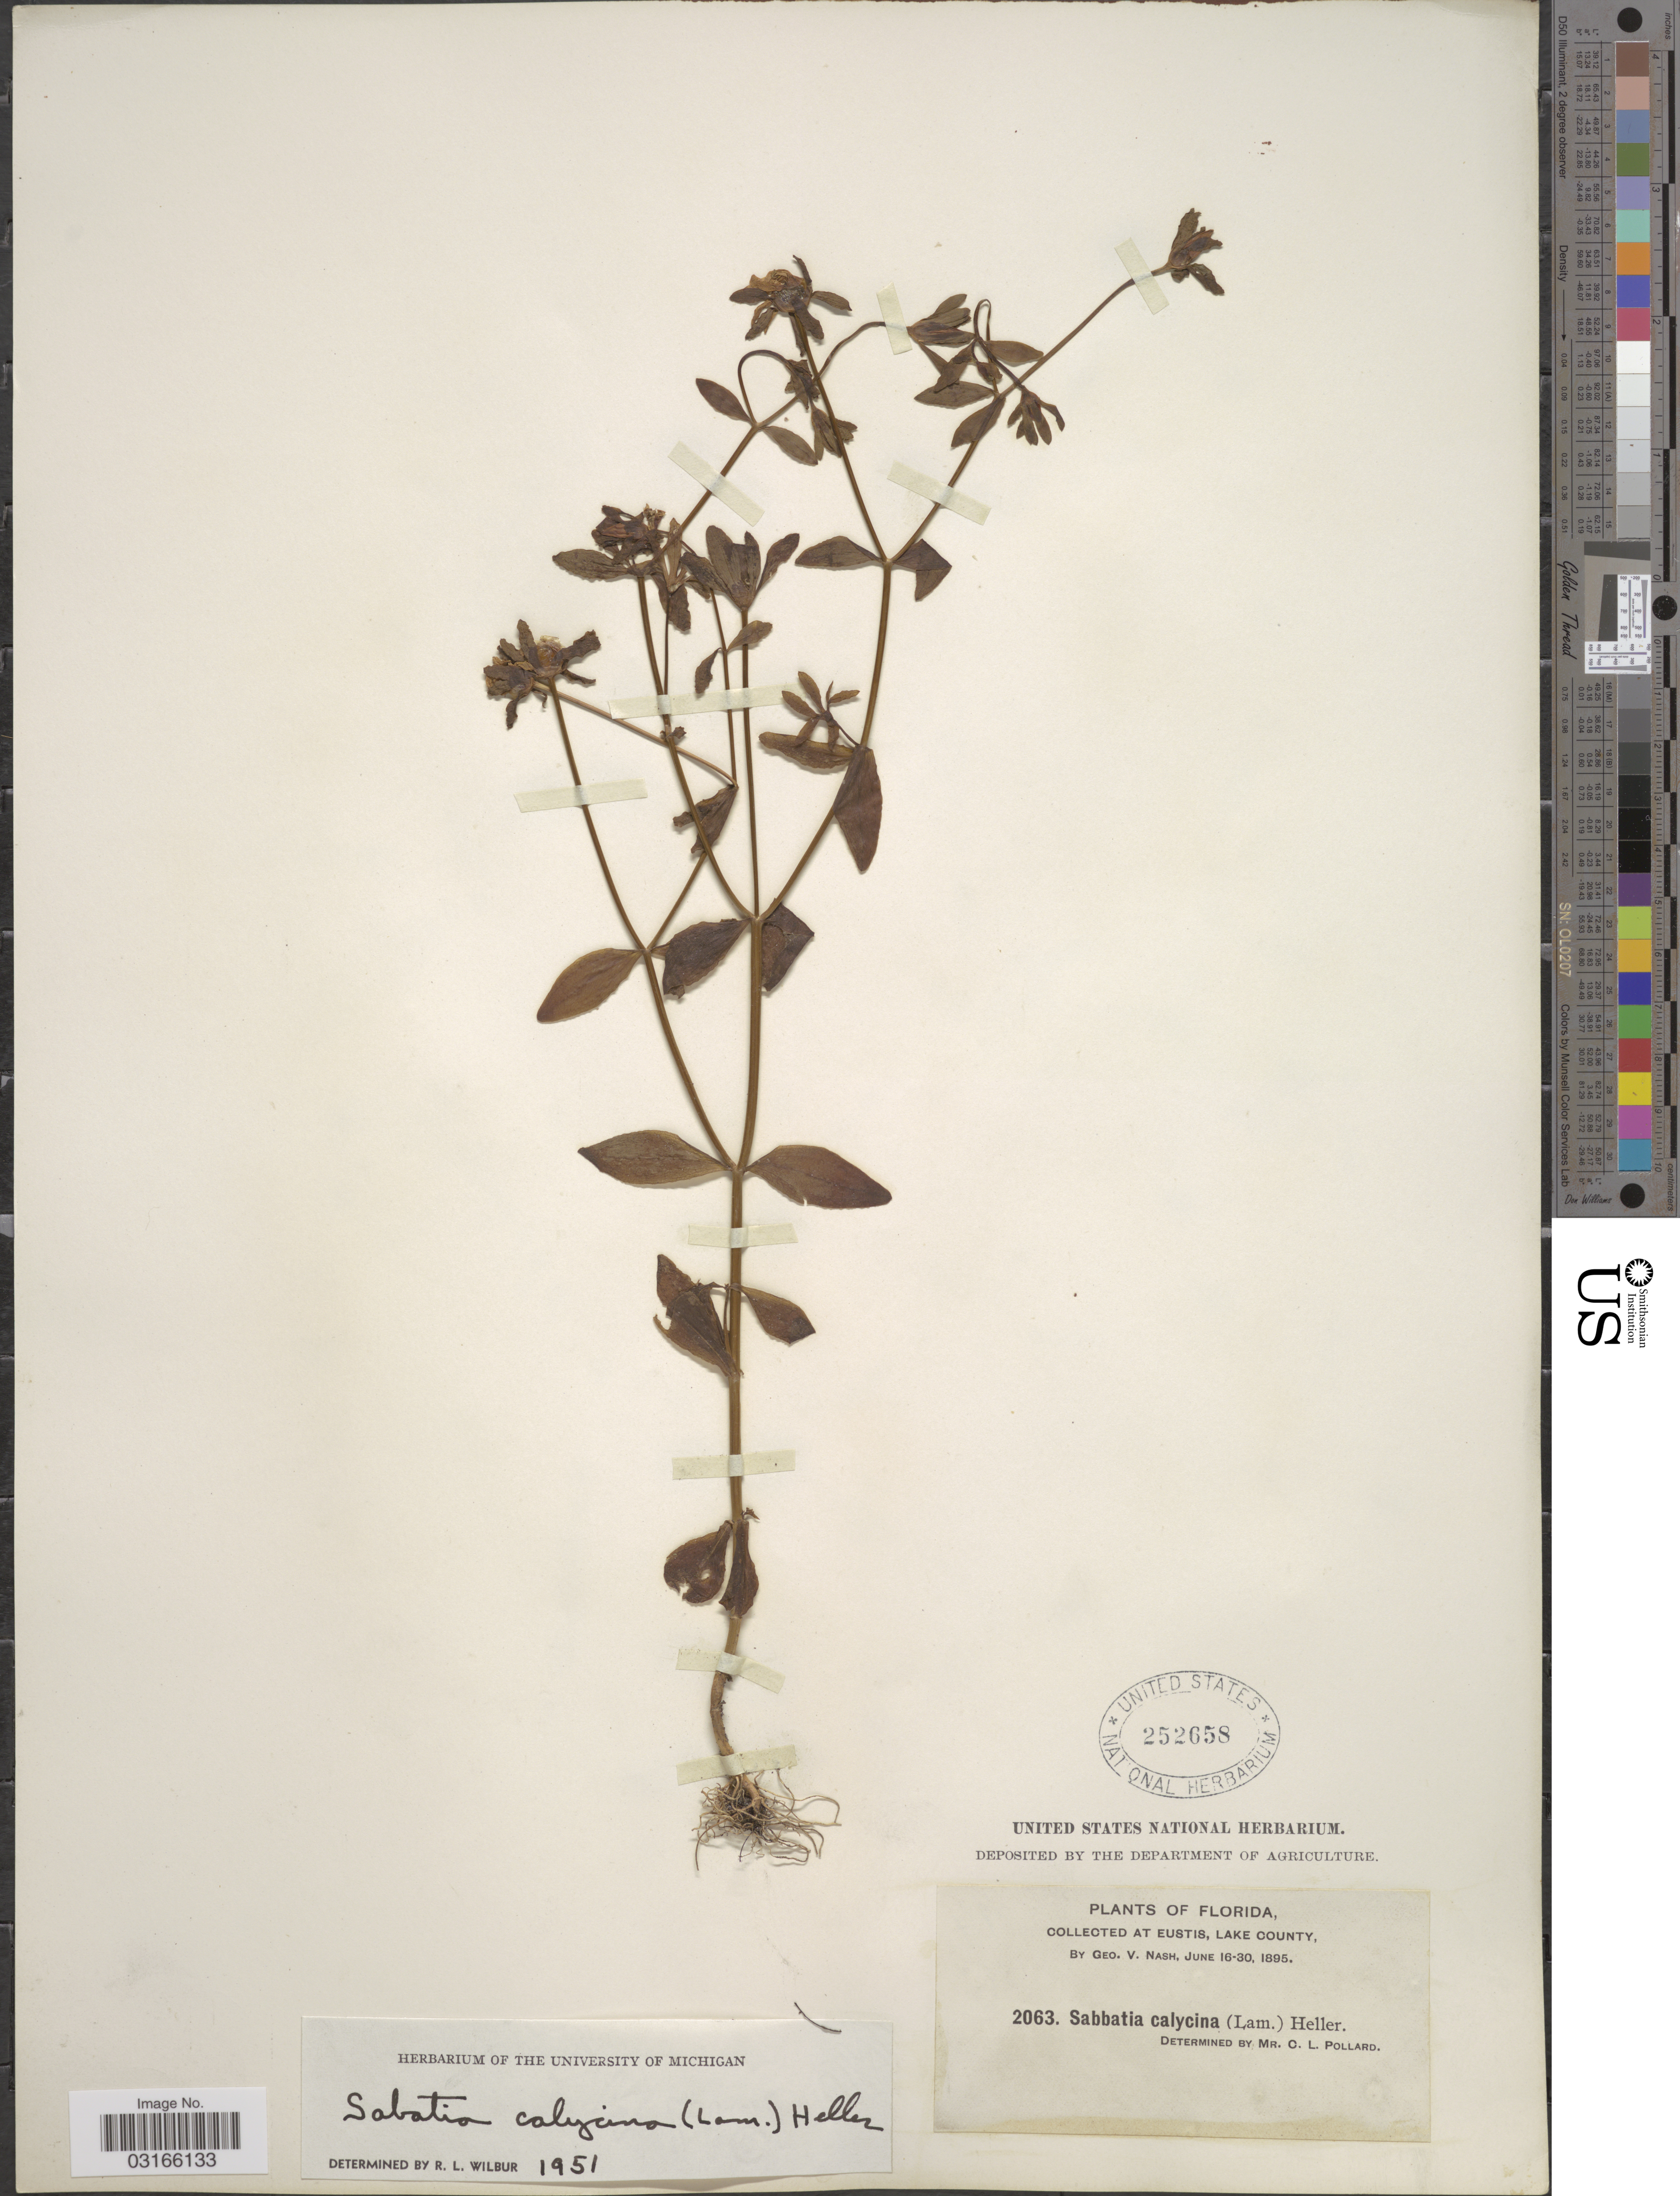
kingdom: Plantae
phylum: Tracheophyta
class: Magnoliopsida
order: Gentianales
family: Gentianaceae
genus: Sabatia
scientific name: Sabatia calycina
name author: (Lam.) A. Heller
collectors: G. V. Nash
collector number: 2063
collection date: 1895-06-16/1895-06-30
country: United States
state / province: Florida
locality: At Eustis, Lake County.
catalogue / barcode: US 252658